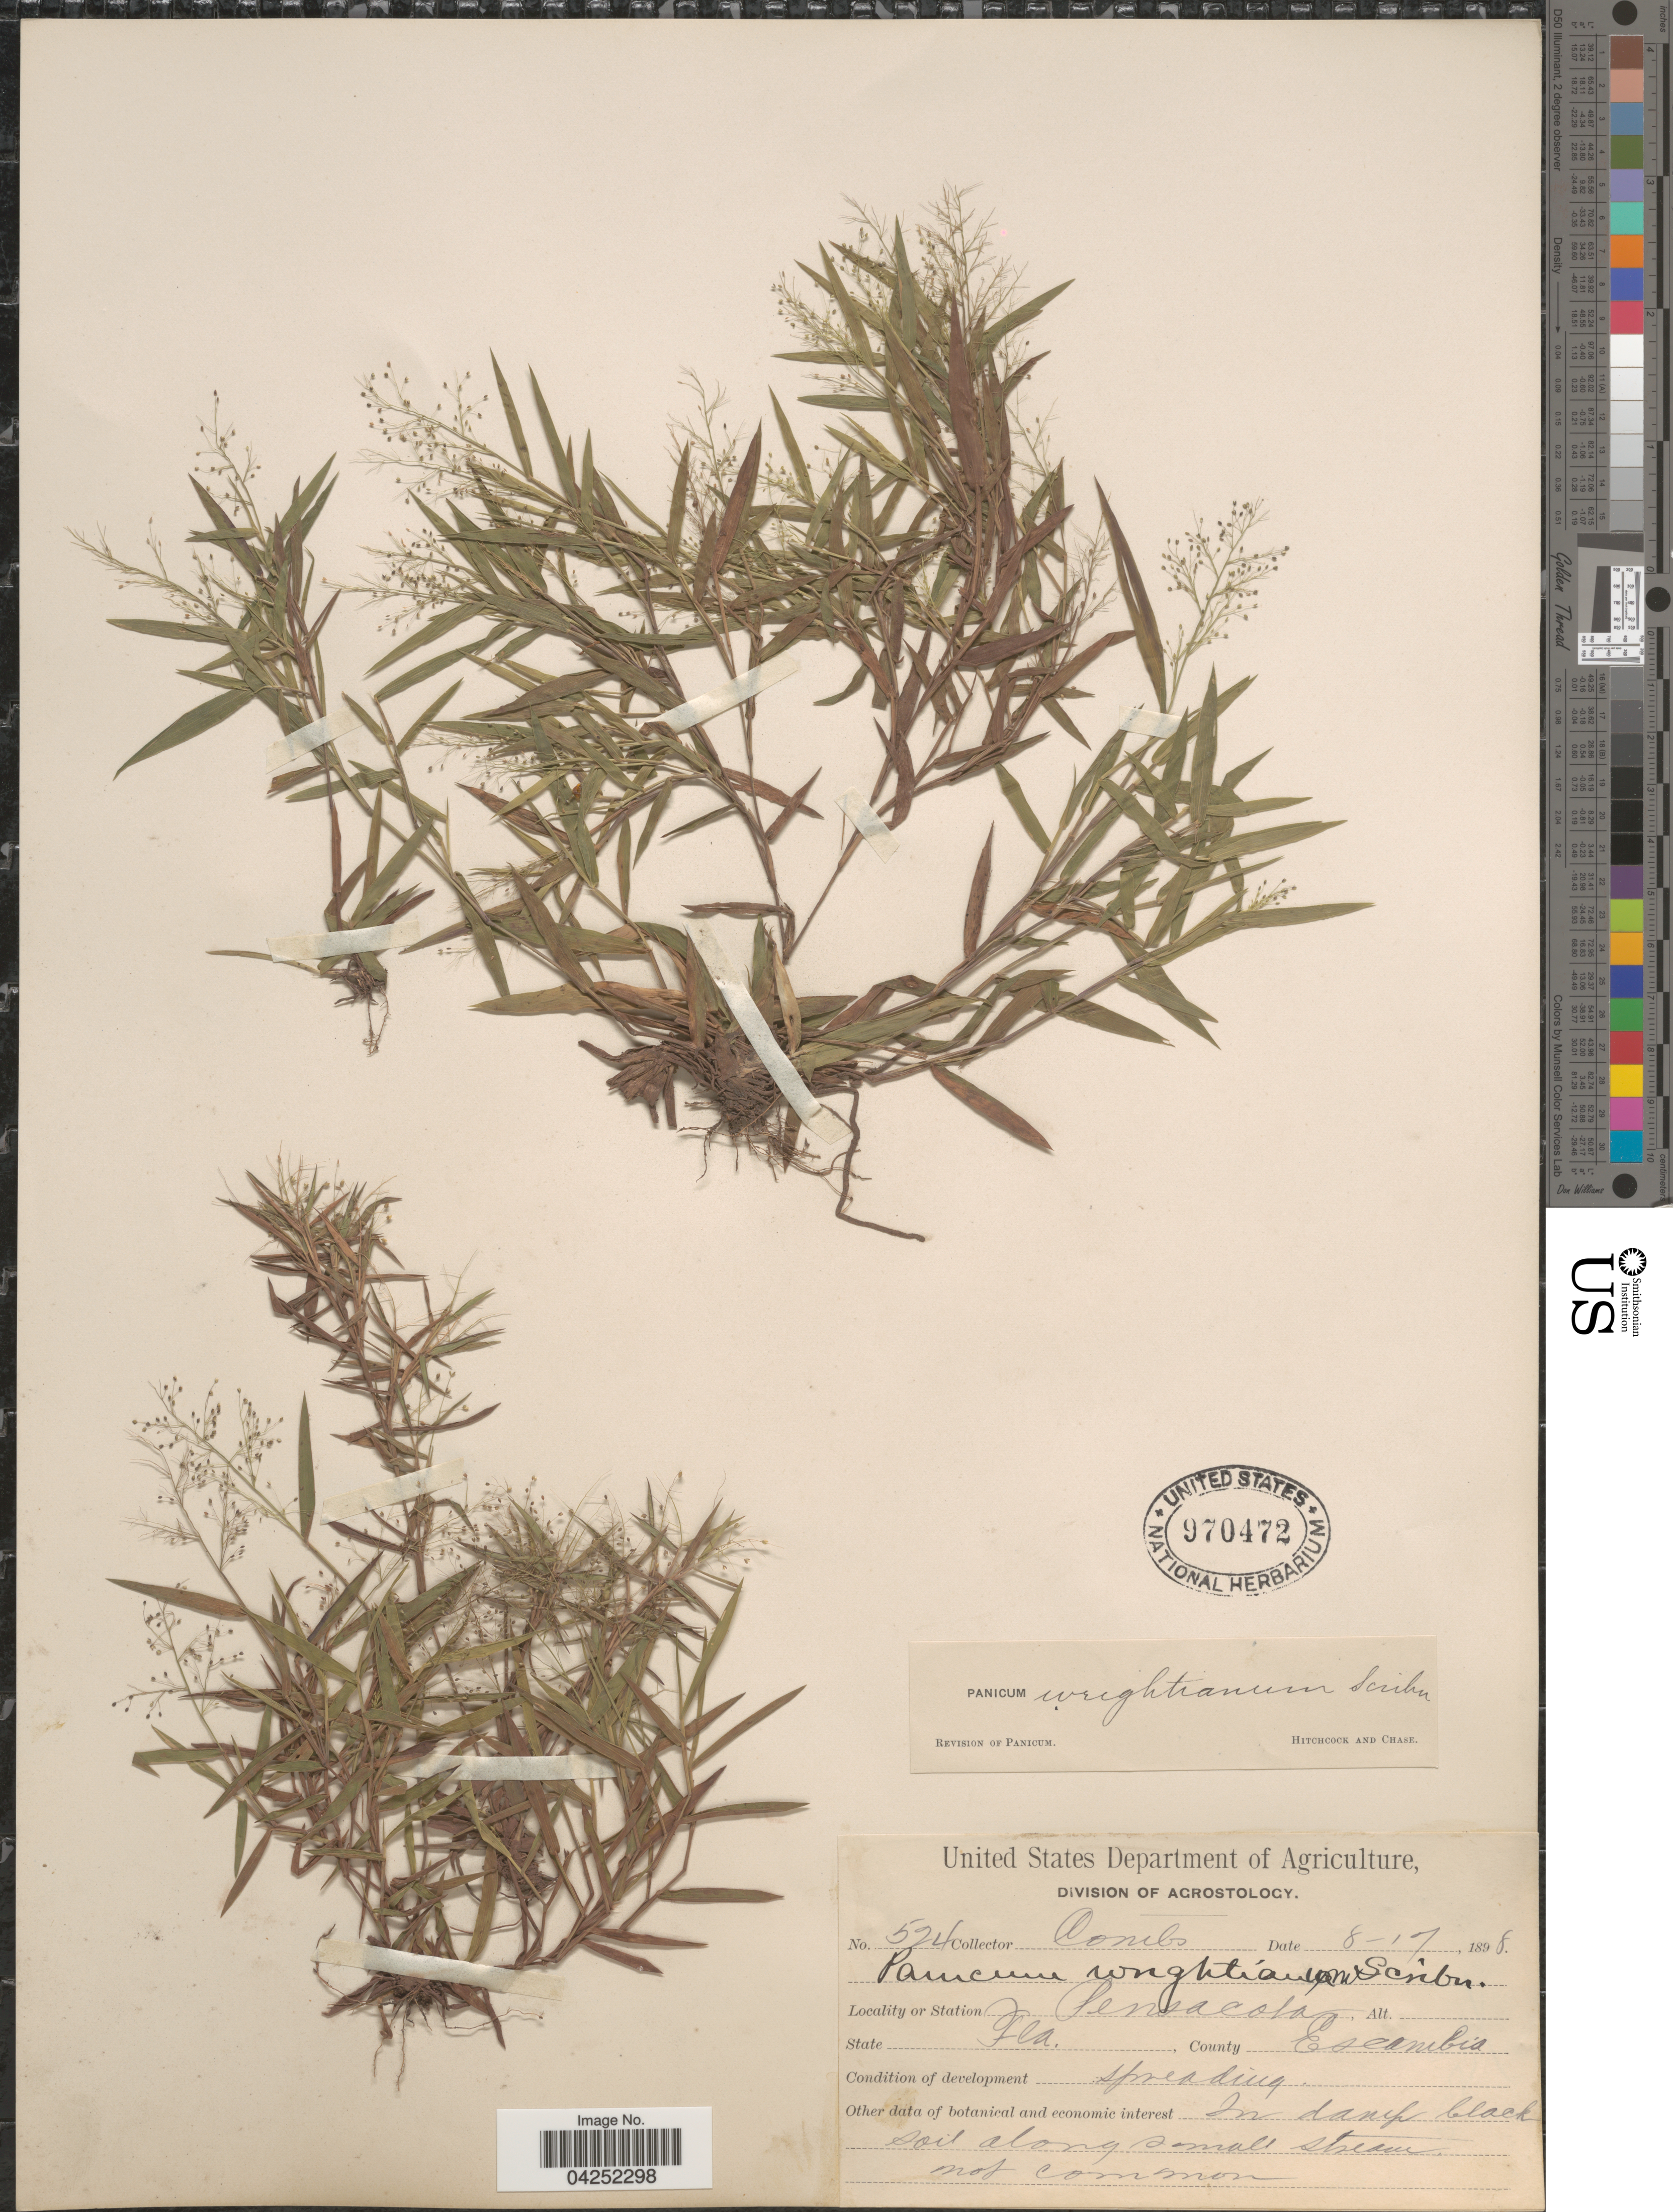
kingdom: Plantae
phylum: Tracheophyta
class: Liliopsida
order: Poales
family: Poaceae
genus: Dichanthelium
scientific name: Dichanthelium acuminatum var. longiligulatum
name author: (Nash) Gould & C.A. Clark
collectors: -. Combs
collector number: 524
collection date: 1898-08-17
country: United States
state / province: Florida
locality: Pensacola. County Eascambia. In damp black soil along small stream.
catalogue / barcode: US 970472